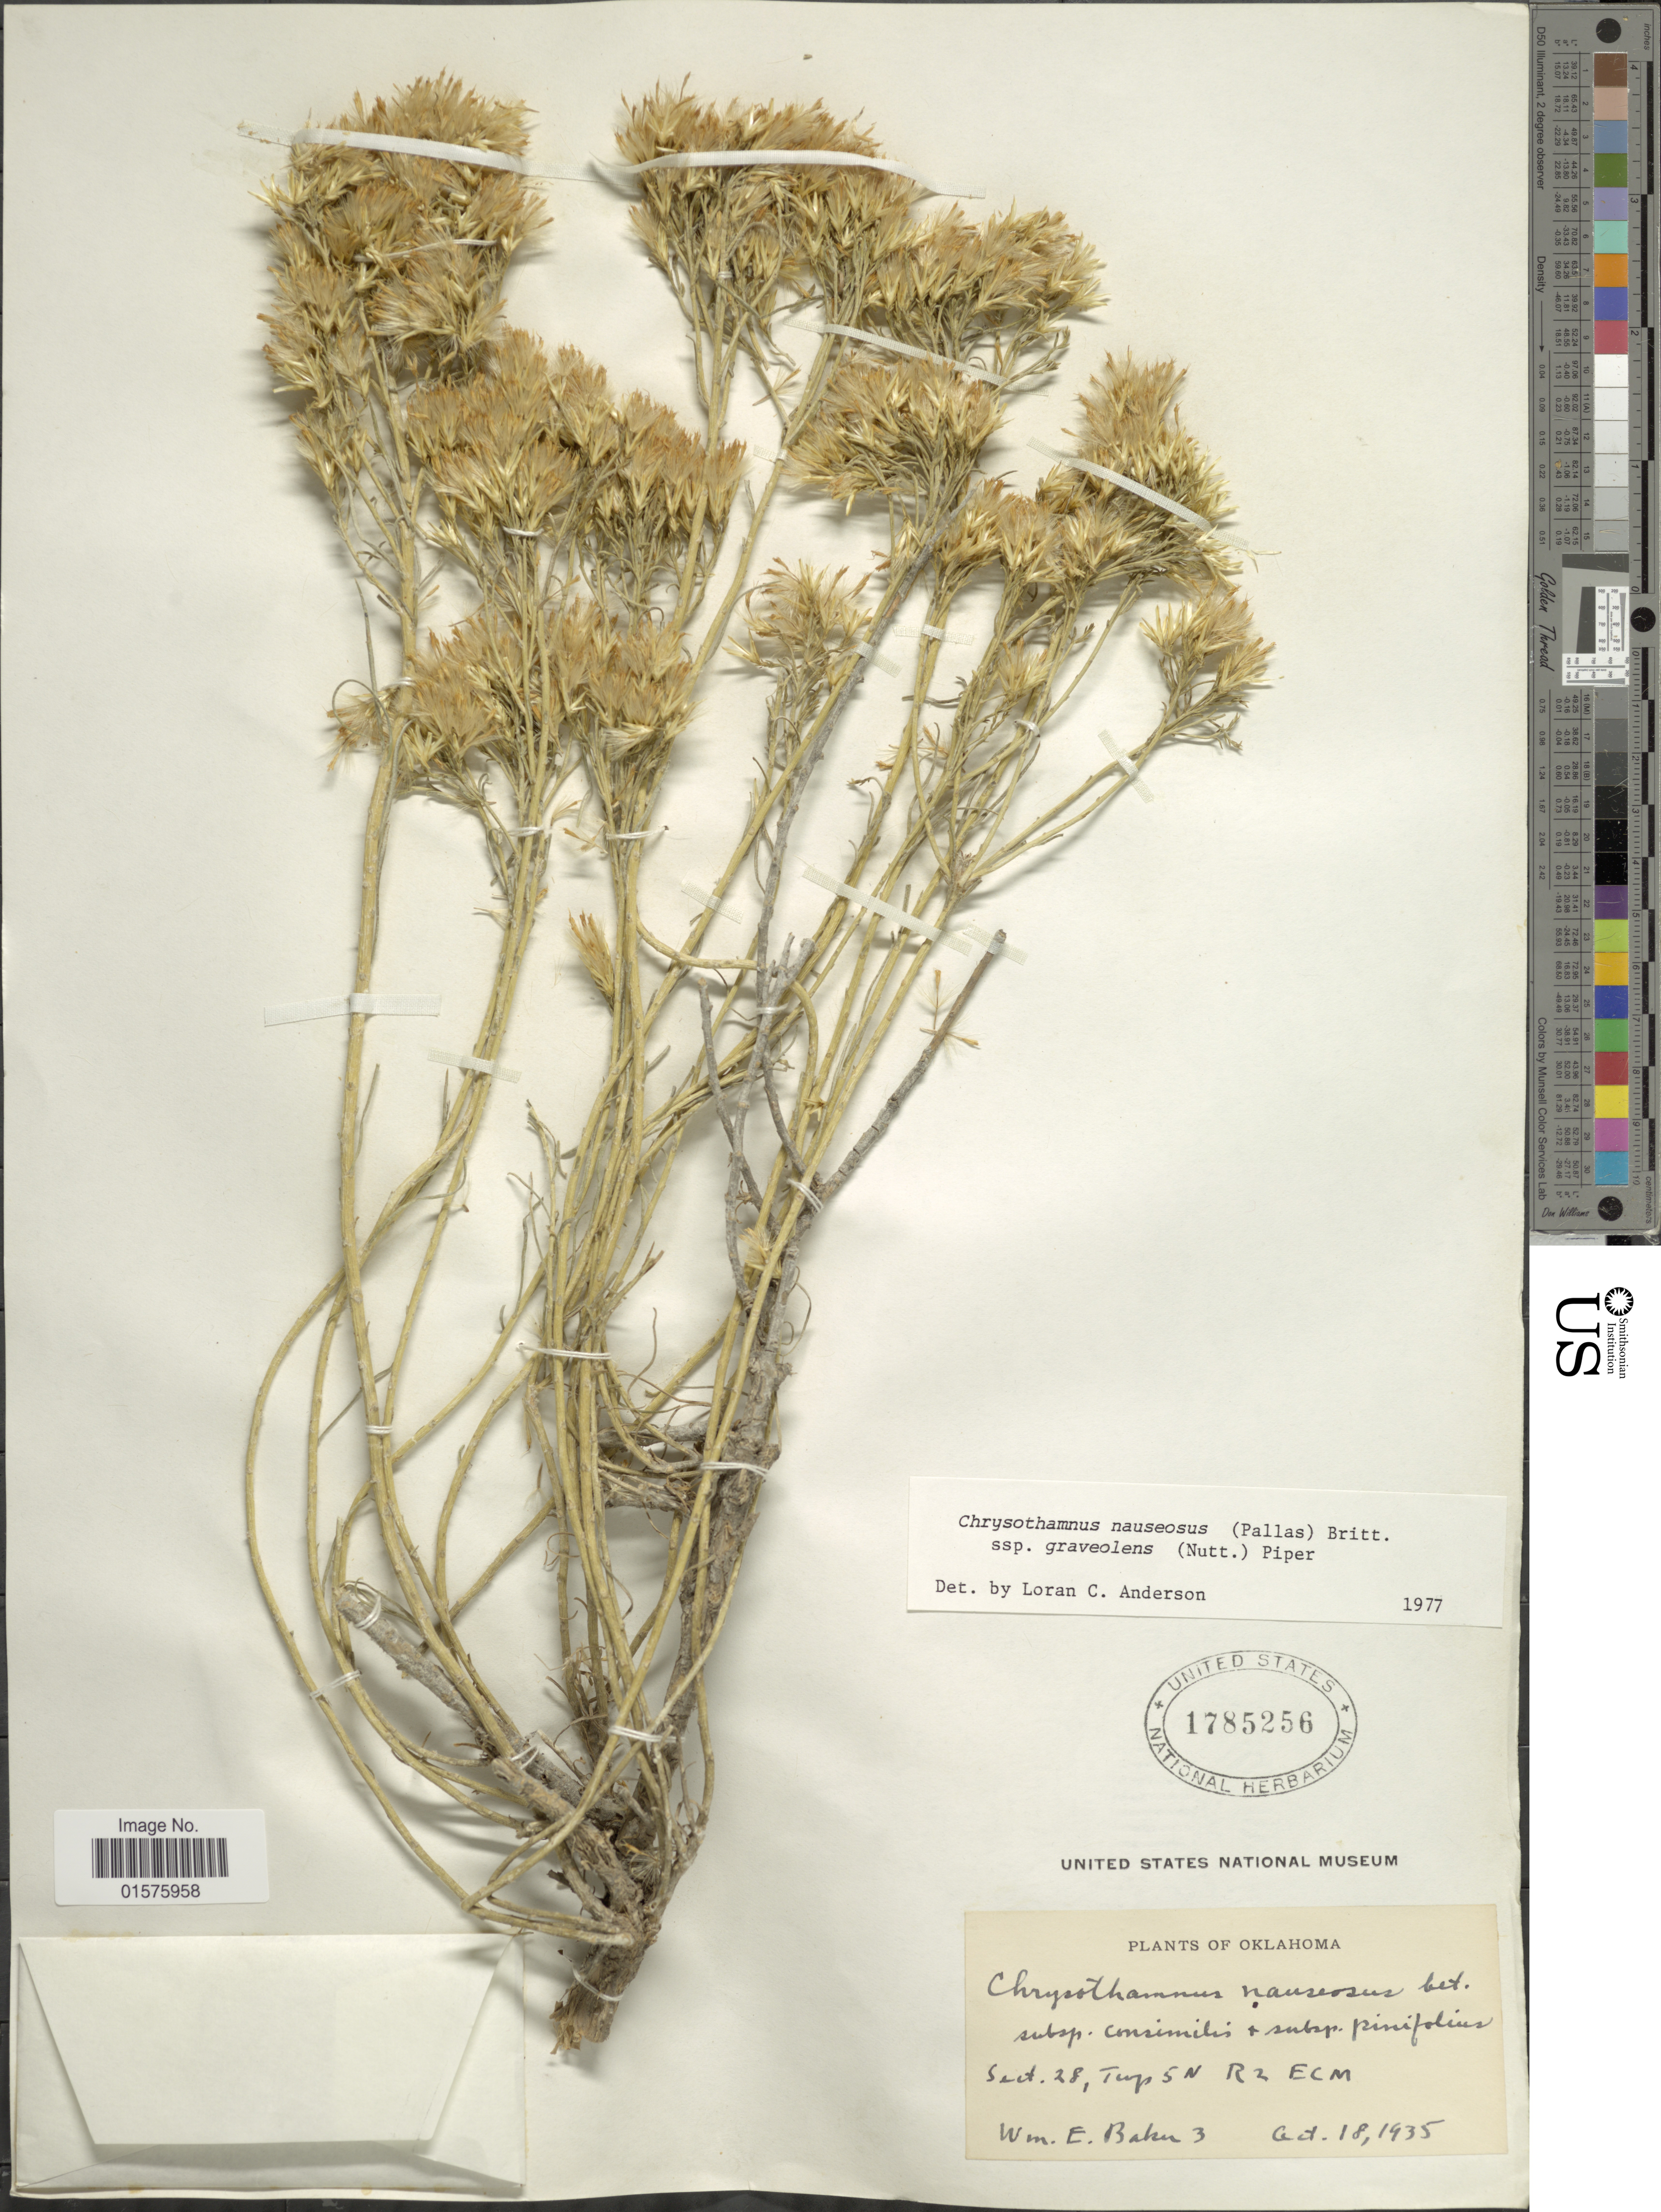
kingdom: Plantae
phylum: Tracheophyta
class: Magnoliopsida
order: Asterales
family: Asteraceae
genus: Ericameria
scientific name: Ericameria nauseosa var. graveolens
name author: (Nutt.) Reveal & Schuyler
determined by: Urbatsch, Lowell E., Curator (LSU), Louisiana State University (UNITED STATES)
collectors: E. Baker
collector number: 3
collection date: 1935-10-18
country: United States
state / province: Oklahoma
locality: Sect. 28 Twp.5 N R2 ECM.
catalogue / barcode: US 1785256